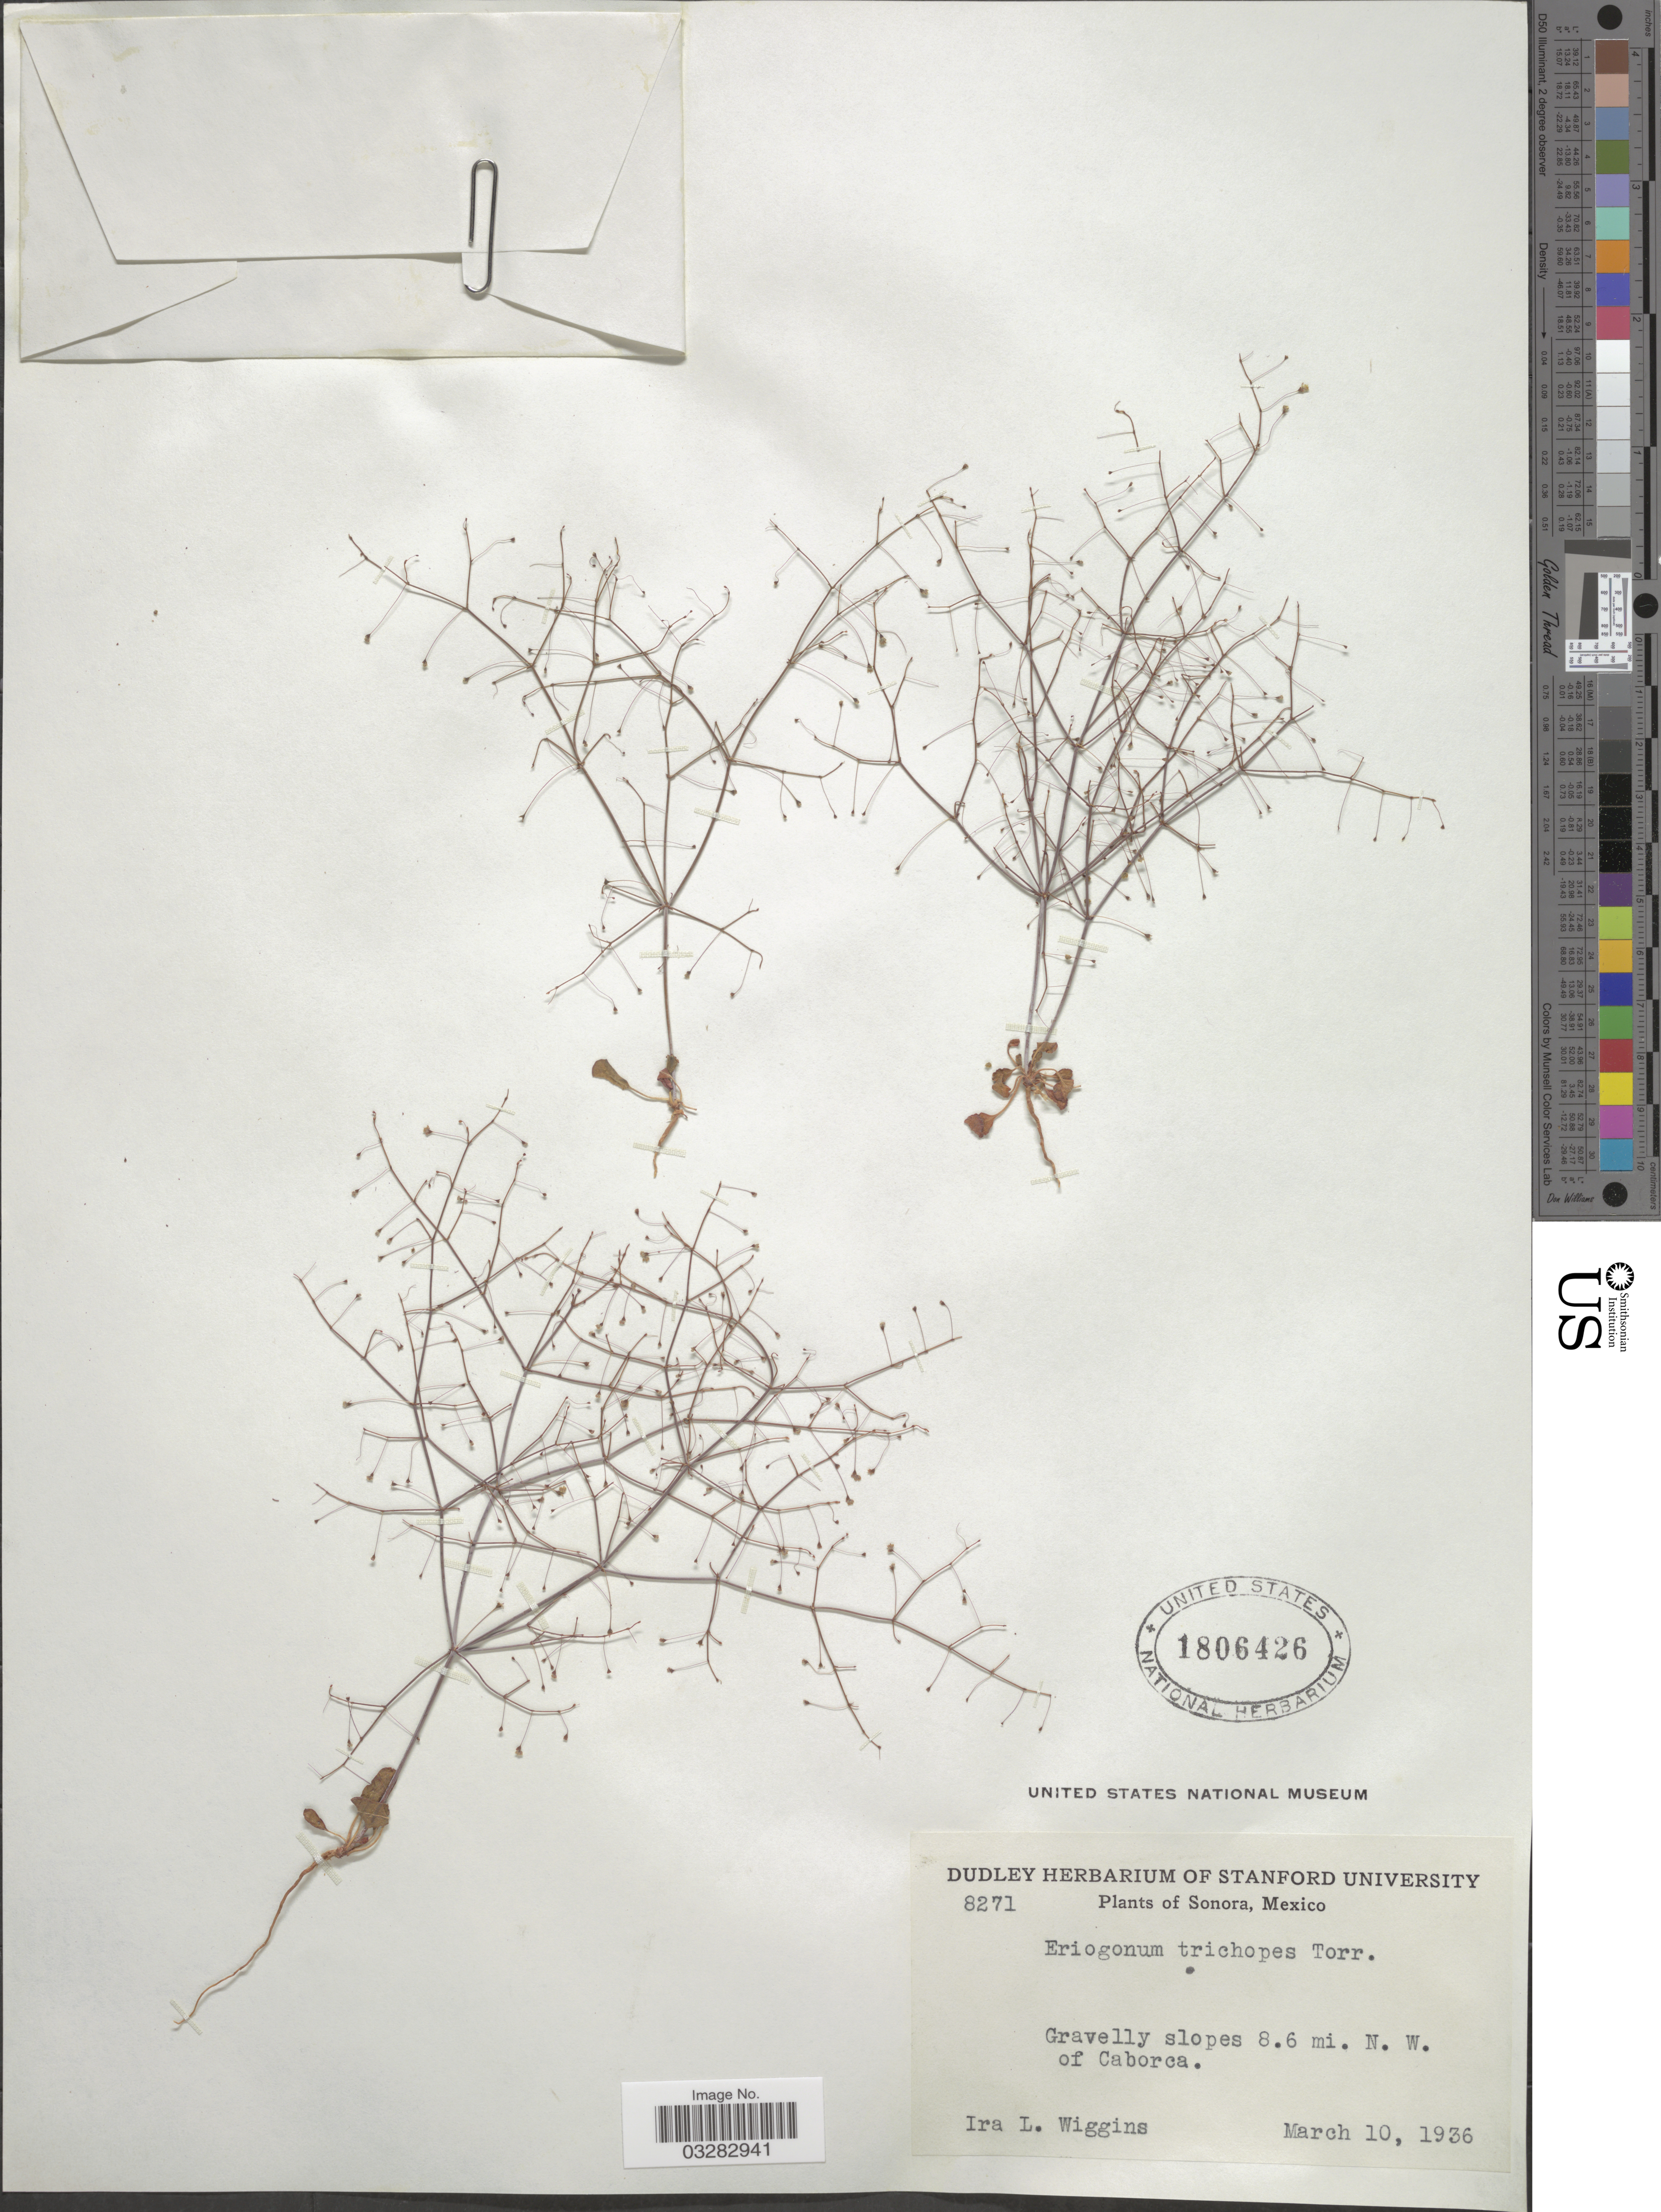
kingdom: Plantae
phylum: Tracheophyta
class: Magnoliopsida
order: Caryophyllales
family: Polygonaceae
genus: Eriogonum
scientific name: Eriogonum trichopes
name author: Torr.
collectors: I. L. Wiggins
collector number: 8271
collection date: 1936-03-10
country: Mexico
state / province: Sonora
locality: Gravelly slopes 8.6 mi. N.W. of Caborca.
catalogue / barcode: US 1806426